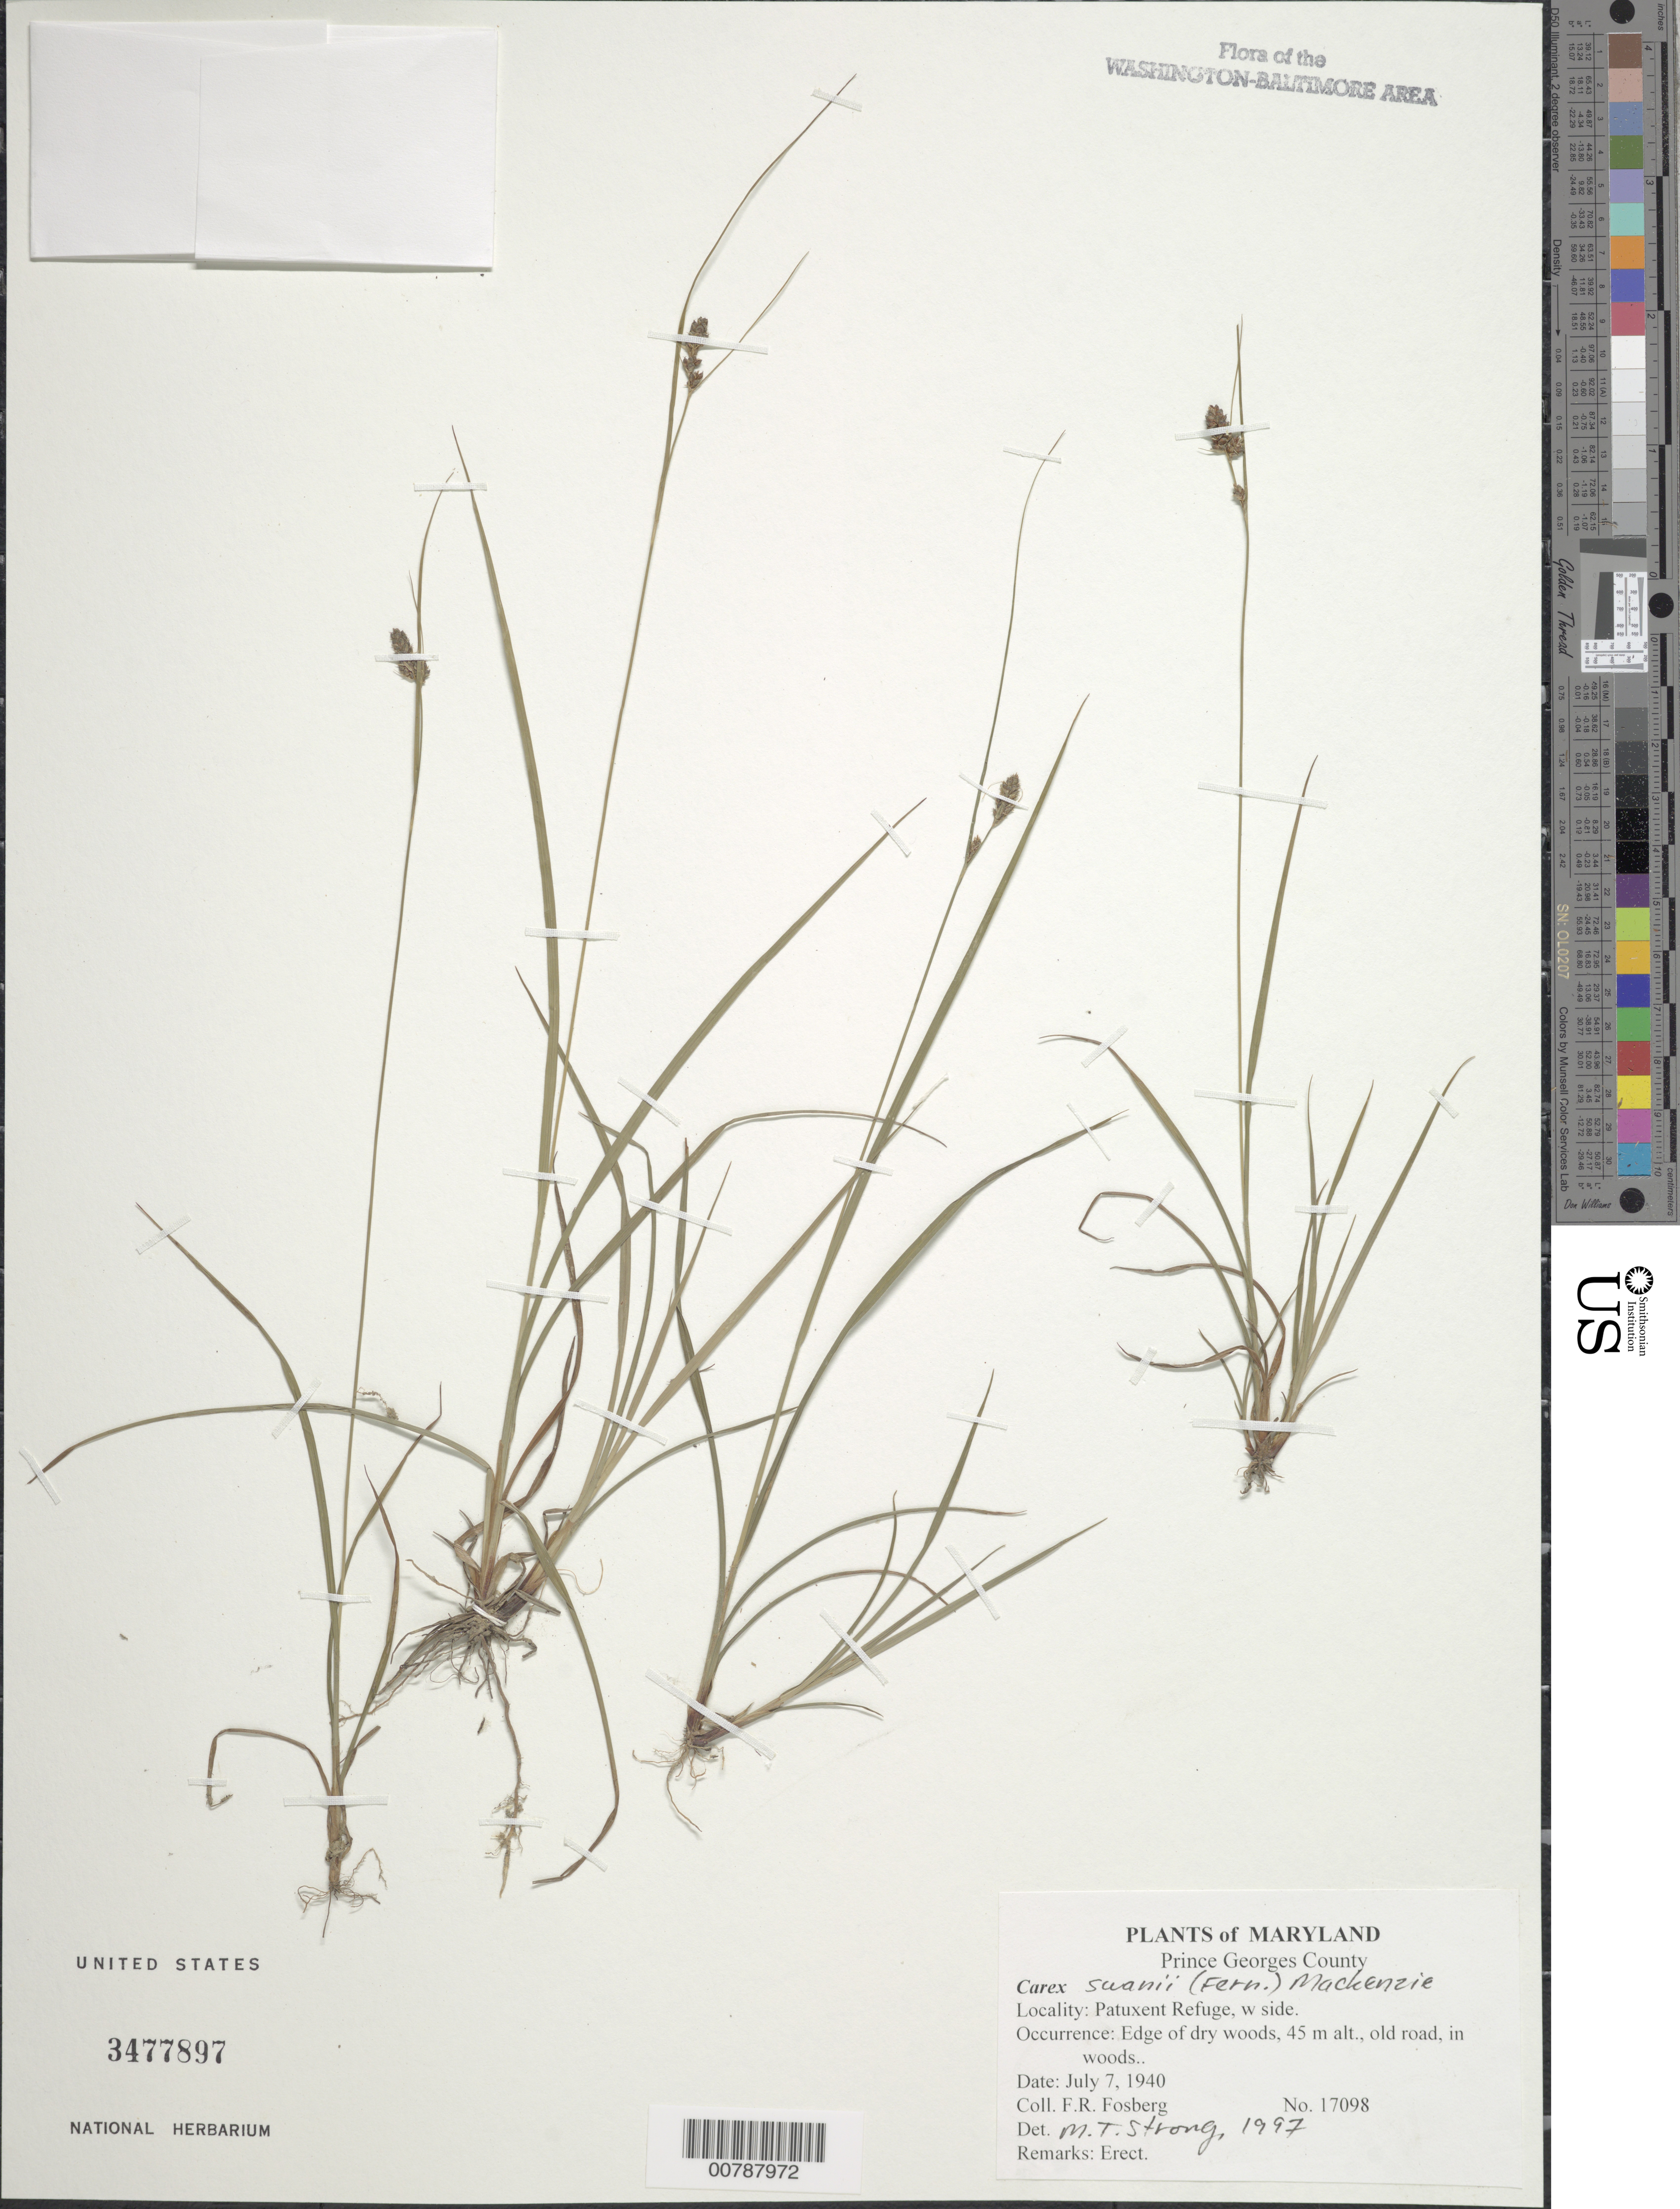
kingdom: Plantae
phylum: Tracheophyta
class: Liliopsida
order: Poales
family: Cyperaceae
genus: Carex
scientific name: Carex swanii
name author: (Fernald) Mack.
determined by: Strong, M. T., (US), Smithsonian Institution - National Museum of Natural History (UNITED STATES)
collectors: F. R. Fosberg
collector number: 17098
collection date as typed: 07 Jul 1940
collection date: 1940-07-07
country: United States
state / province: Maryland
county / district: Prince George's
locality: Patuxent Refuge, W side.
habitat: Edge of dry woods, old road, in woods.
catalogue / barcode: US 3477897